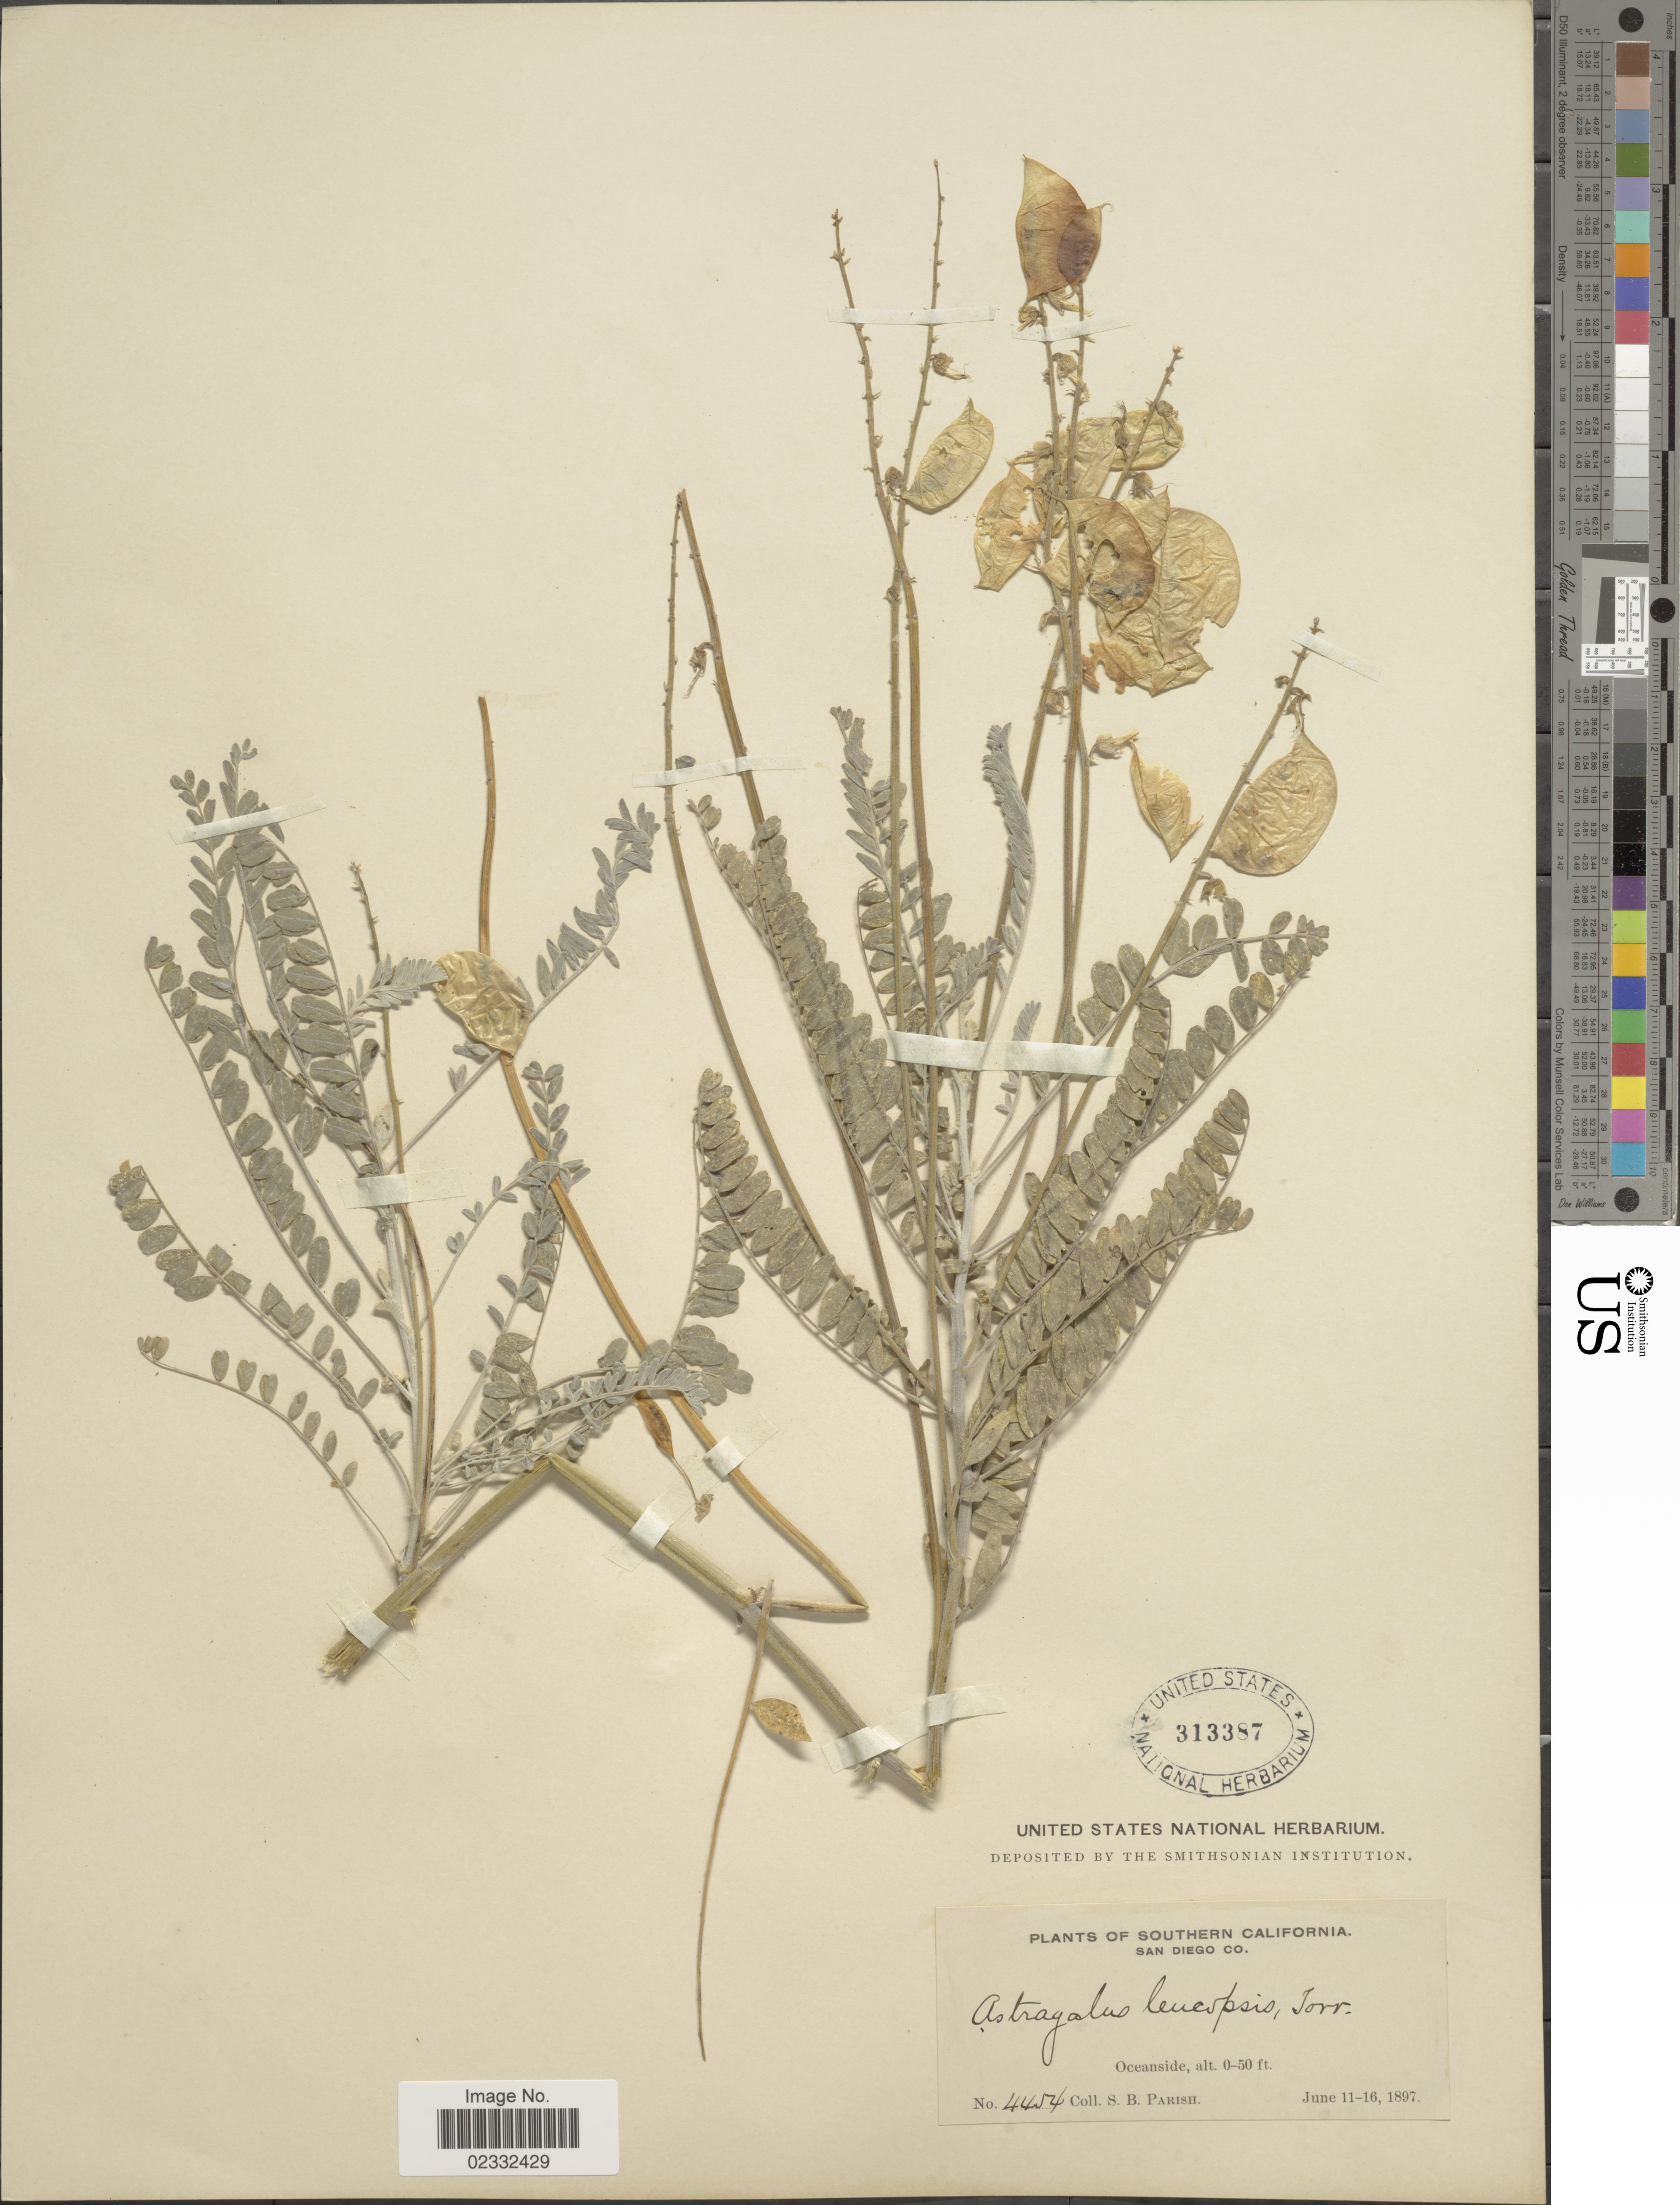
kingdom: Plantae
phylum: Tracheophyta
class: Magnoliopsida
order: Fabales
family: Fabaceae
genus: Astragalus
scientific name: Astragalus leucopsis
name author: (Torr.) Torr.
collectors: S. B. Parish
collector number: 4454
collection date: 1897-06-11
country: United States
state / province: California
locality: Southern California. Oceanside.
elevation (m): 0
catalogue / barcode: US 313387